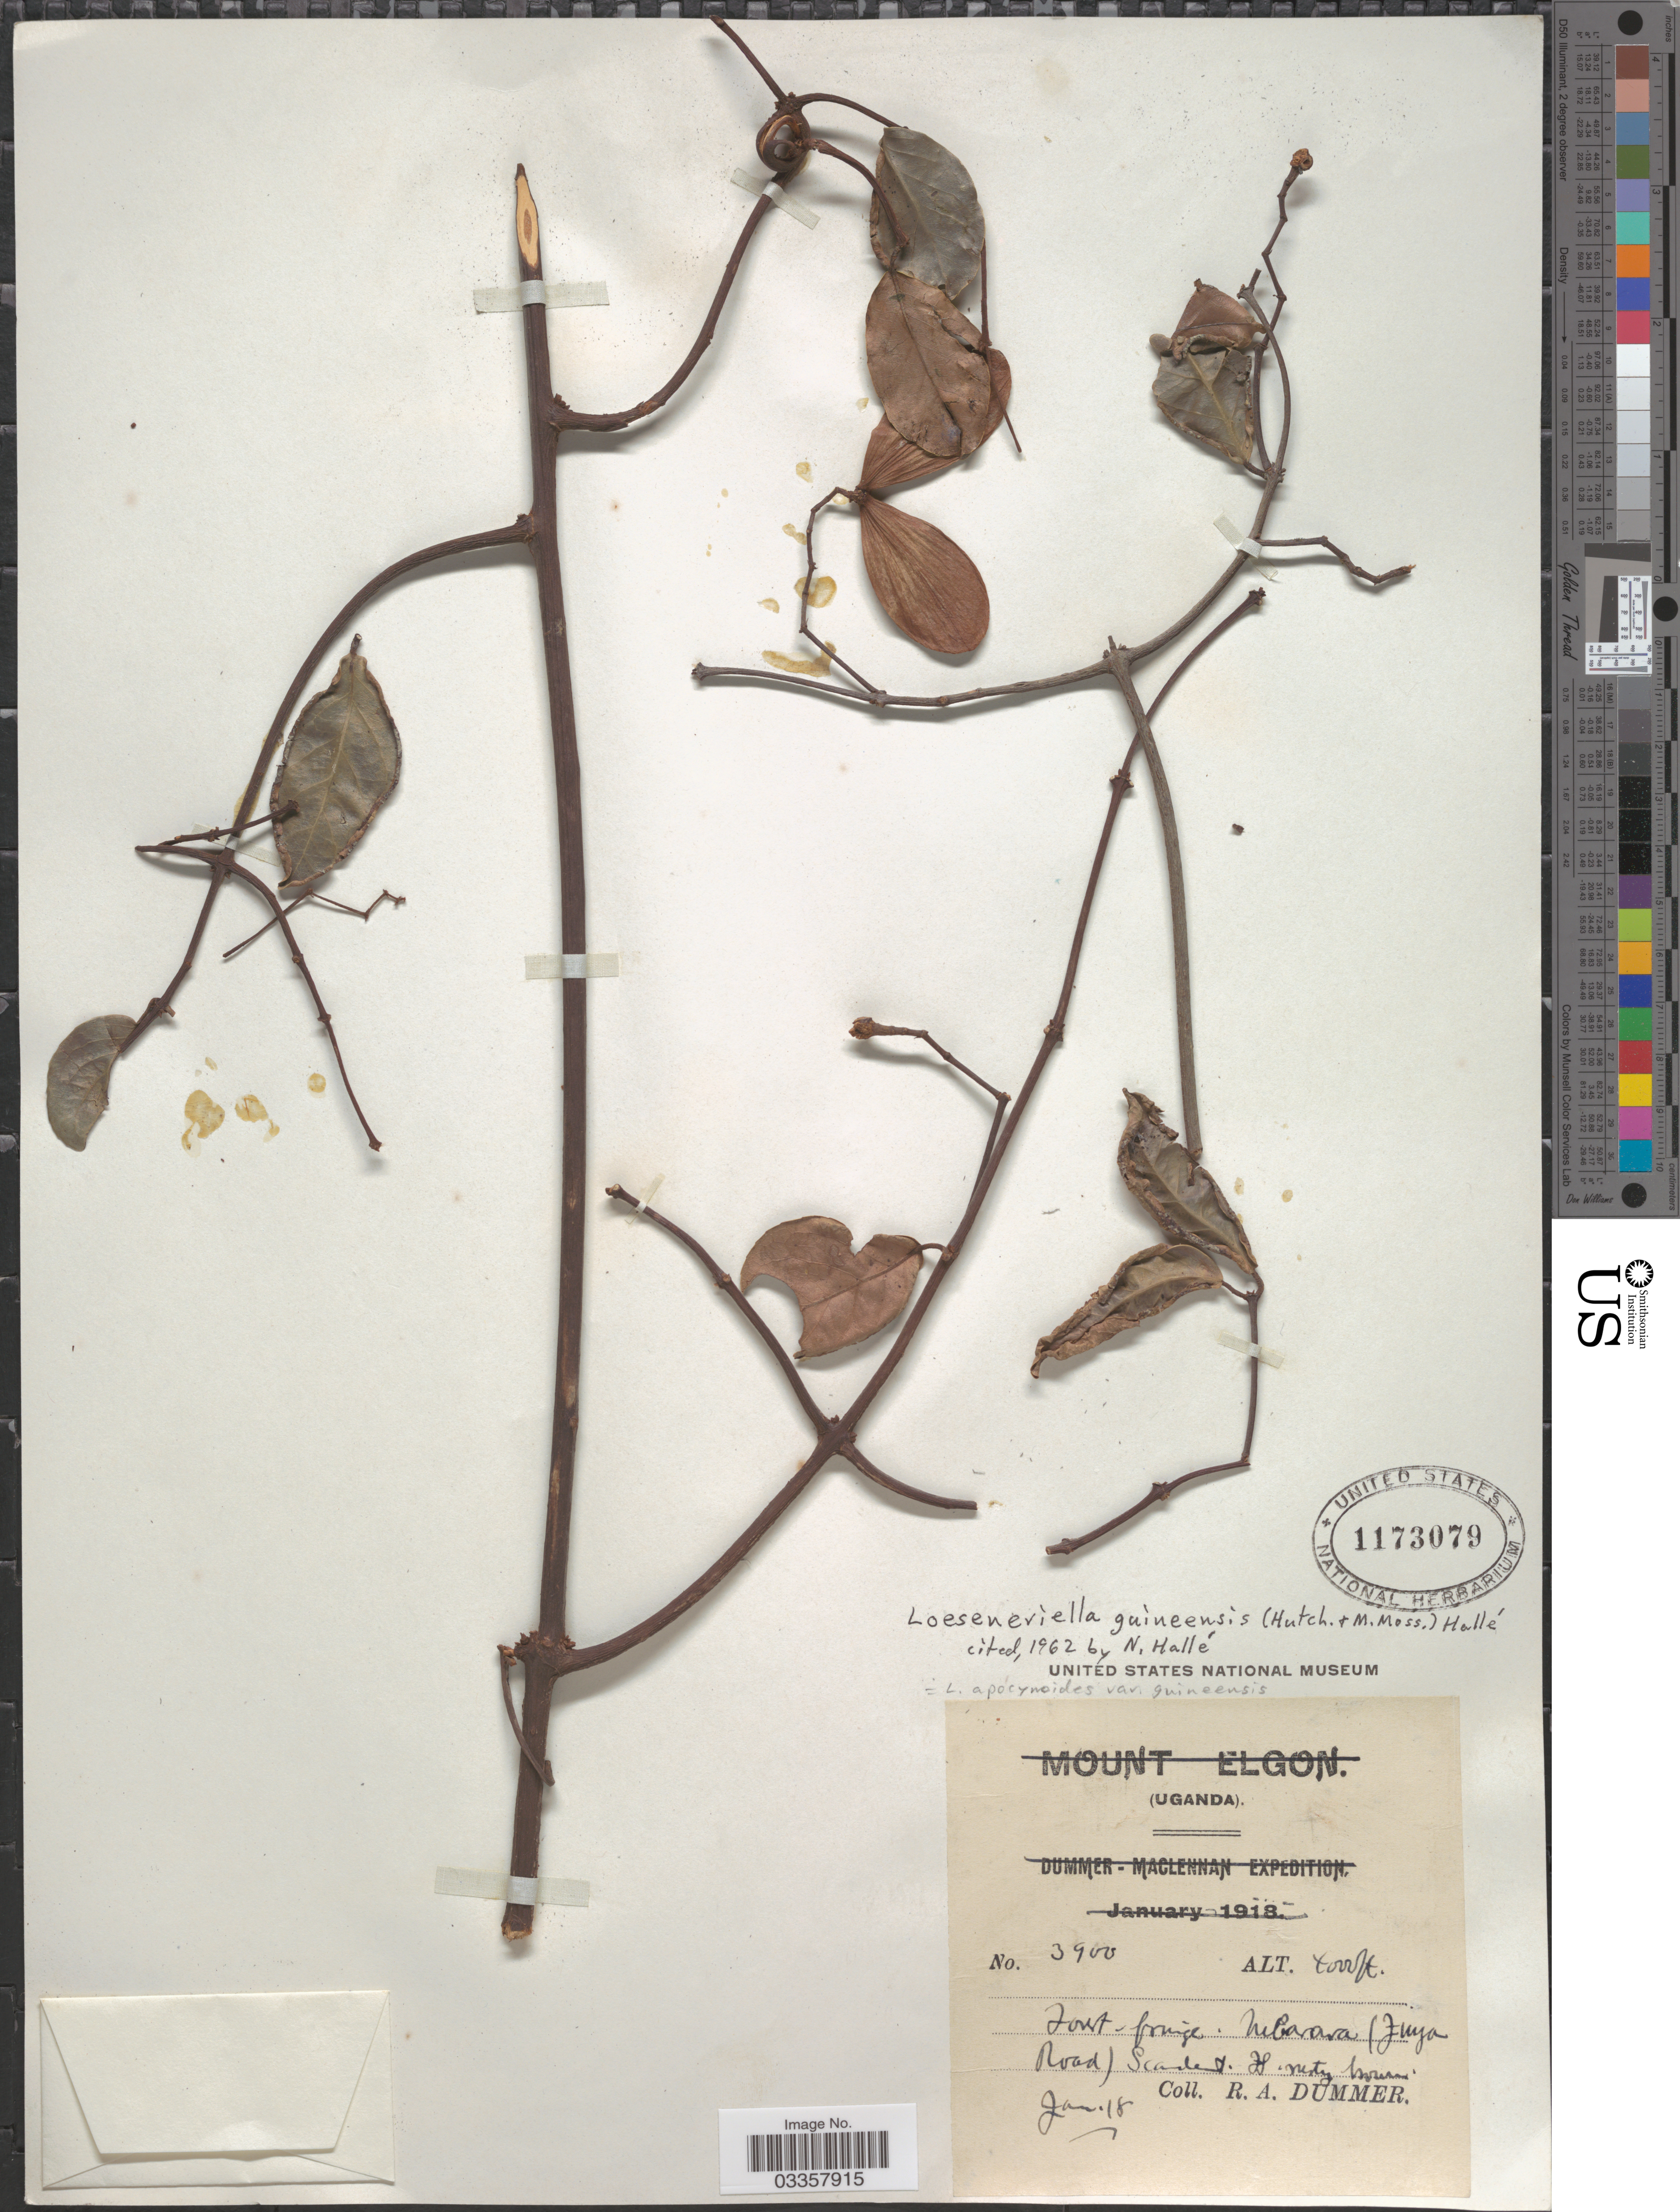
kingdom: Plantae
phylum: Tracheophyta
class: Magnoliopsida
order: Celastrales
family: Celastraceae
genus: Loeseneriella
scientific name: Loeseneriella apocynoides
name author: (Welw. ex Oliv.) N. Hallé ex J. Raynal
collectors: R. Dümmer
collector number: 3900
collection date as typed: Transcribed d/m/y: /1/18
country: Uganda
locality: Mbarara (Jinja Road).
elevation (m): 1219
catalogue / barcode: US 1173079